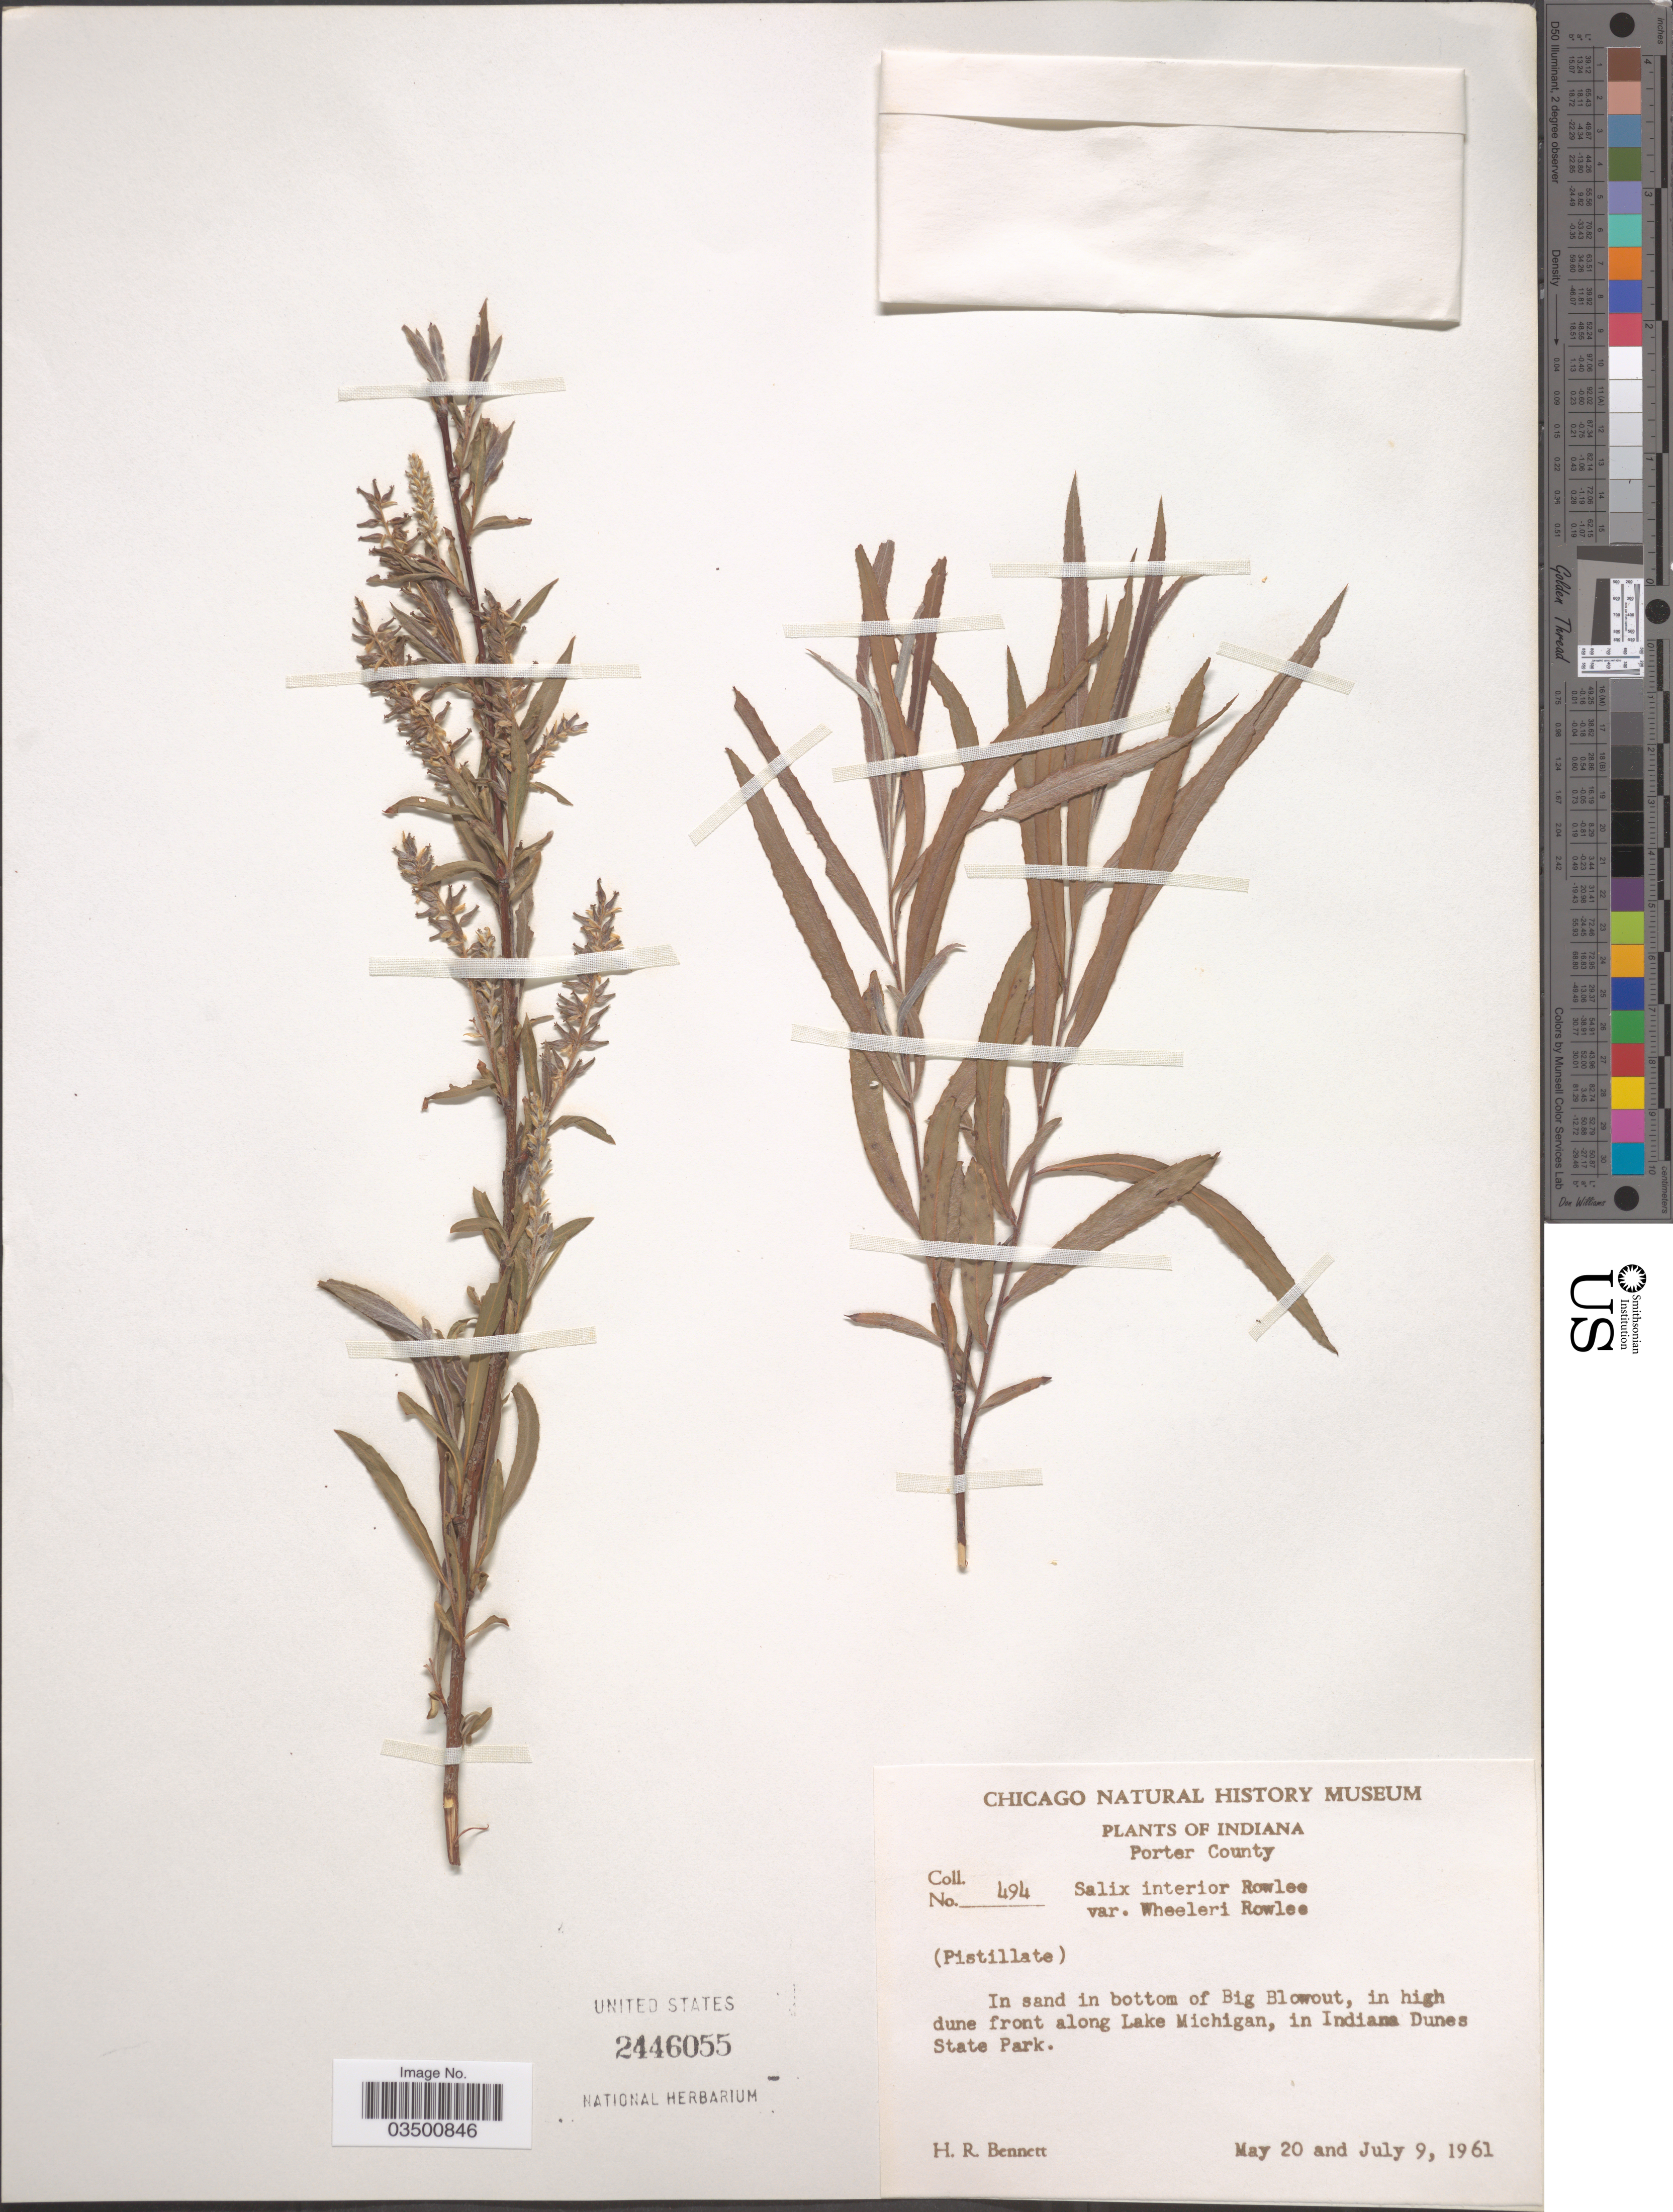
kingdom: Plantae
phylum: Tracheophyta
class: Magnoliopsida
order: Malpighiales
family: Salicaceae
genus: Salix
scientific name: Salix interior var. wheeleri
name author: Rowlee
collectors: H. R. Bennett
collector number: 494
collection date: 1961-05-20/1961-07-09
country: United States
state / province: Indiana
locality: Porter County. In sand in bottom of Big Blowout, in high dune front along Lake Michigan, in Indiana Dunes State Park.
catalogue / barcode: US 2446055